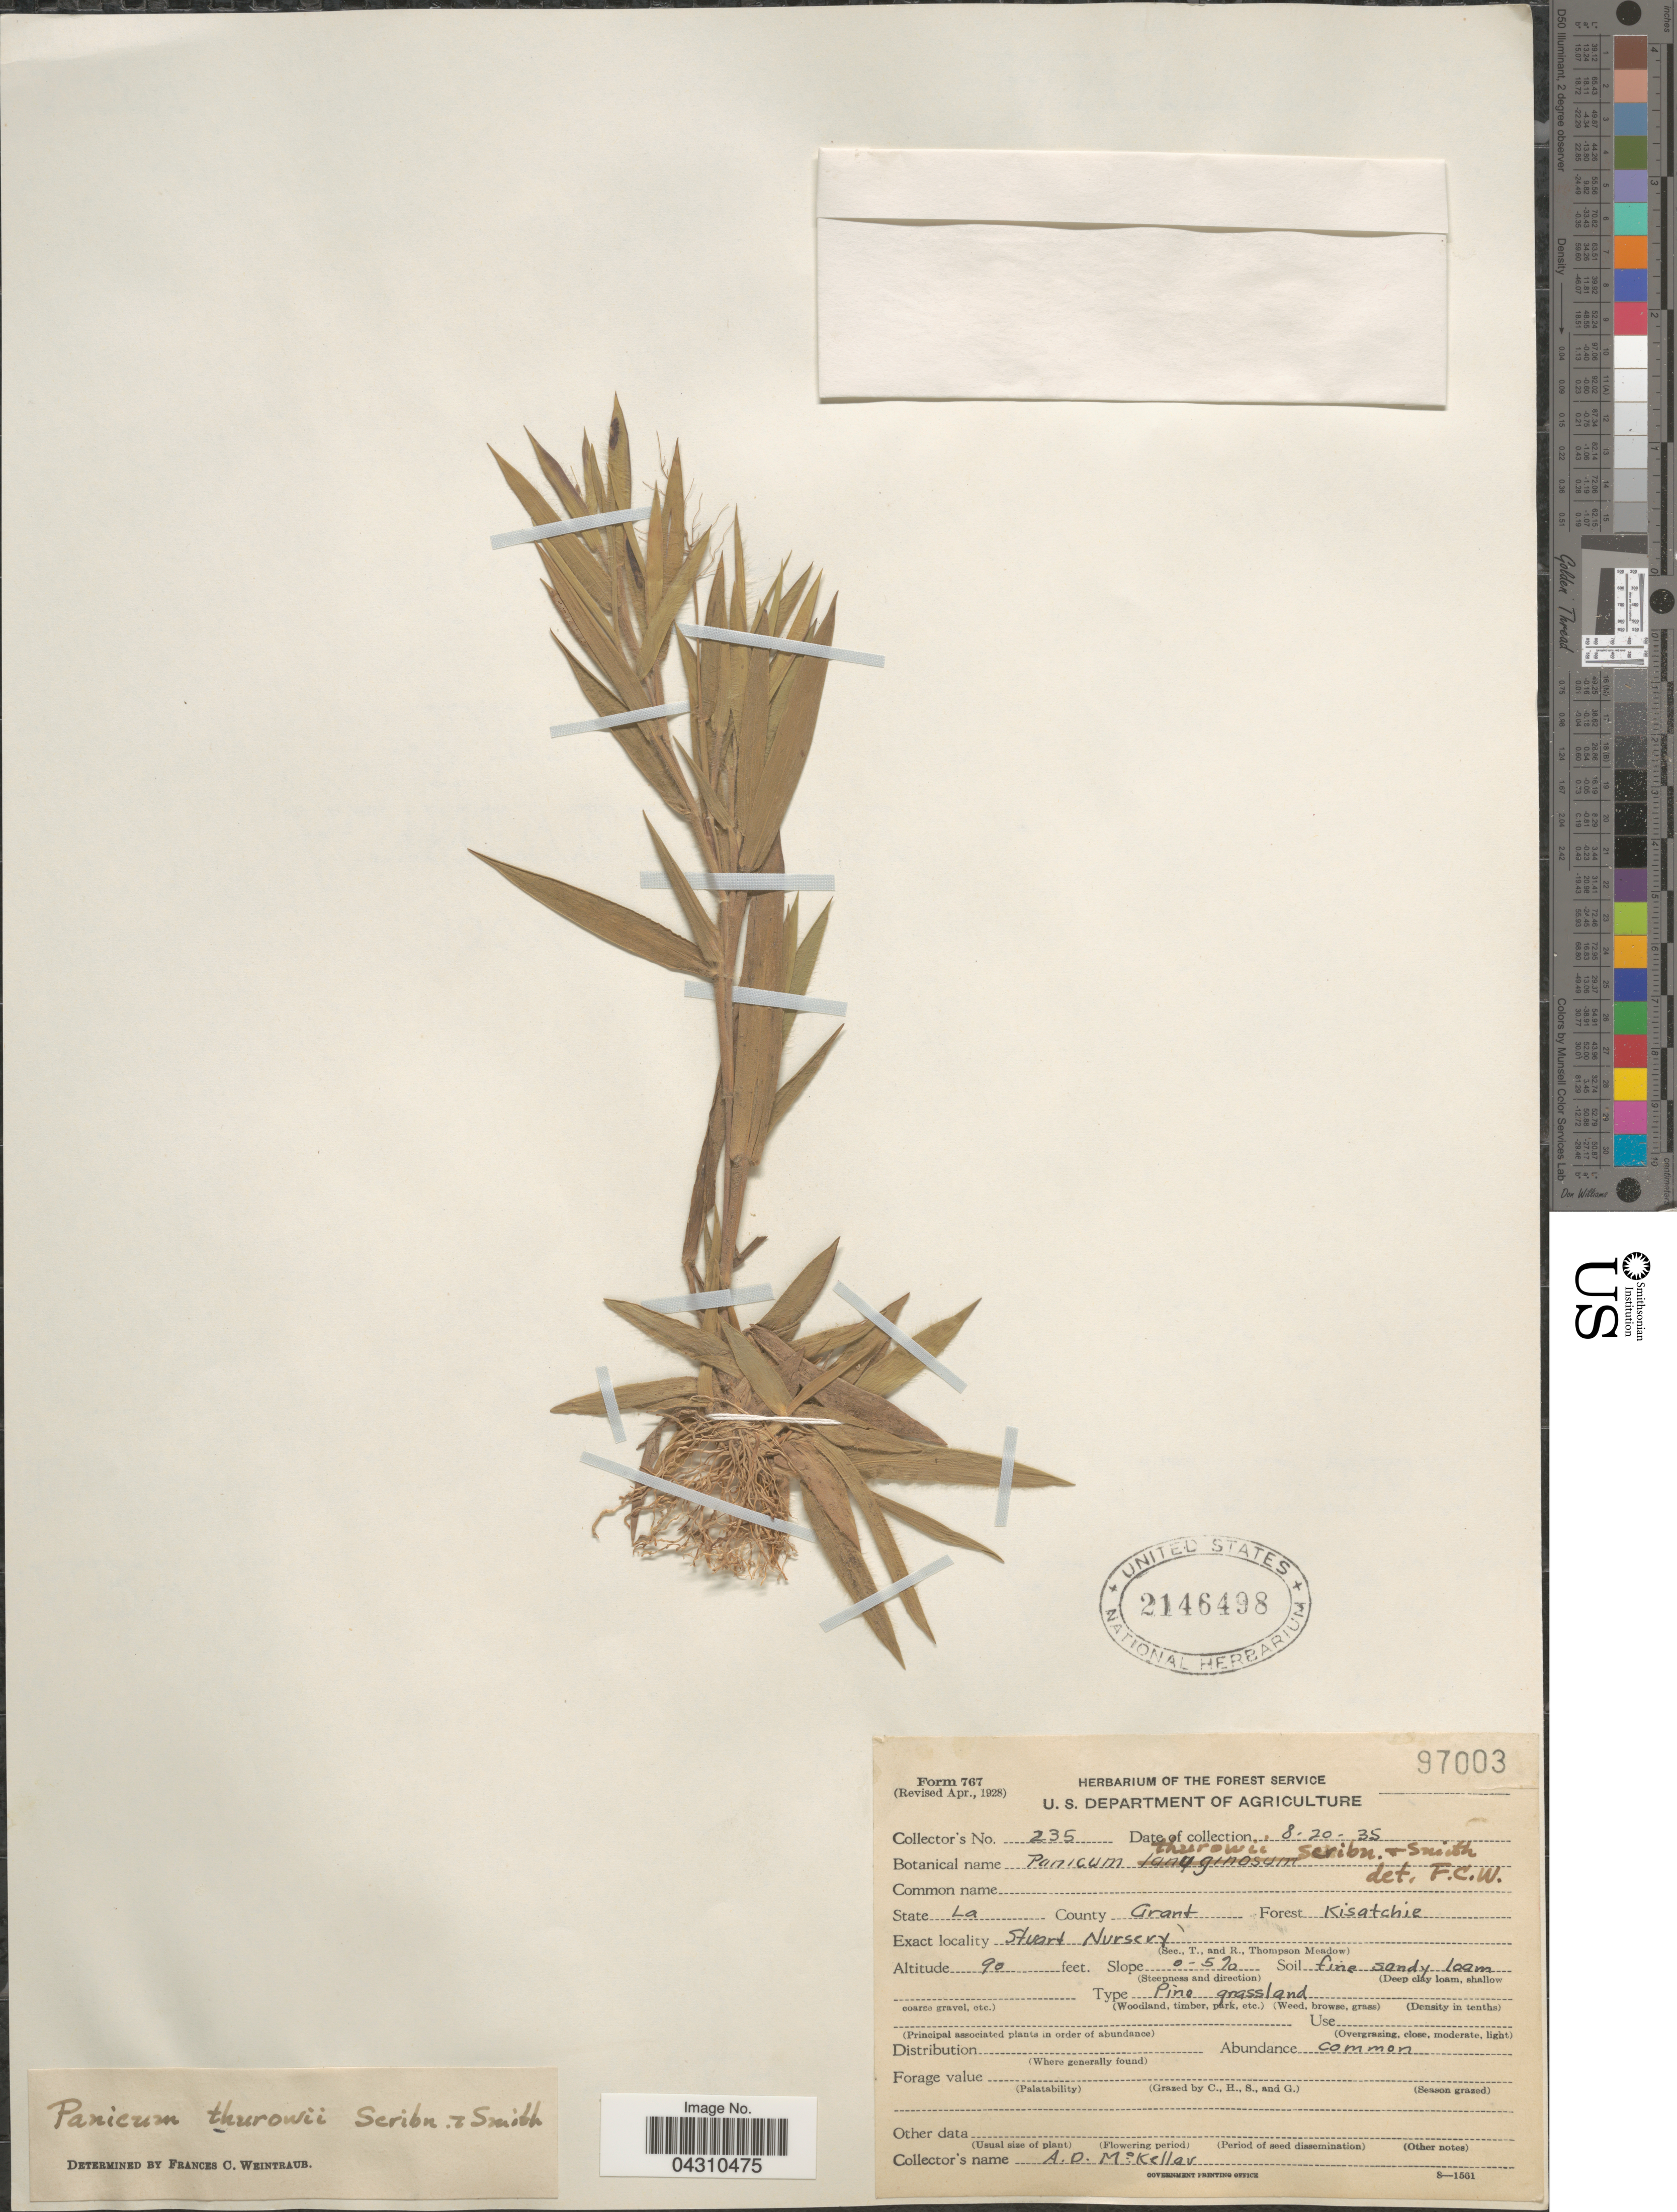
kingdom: Plantae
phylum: Tracheophyta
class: Liliopsida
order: Poales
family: Poaceae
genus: Dichanthelium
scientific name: Dichanthelium acuminatum var. acuminatum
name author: (Sw.) Gould & C.A. Clark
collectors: A. McKellar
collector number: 235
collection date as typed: Transcribed d/m/y: 20/8/35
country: United States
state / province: Louisiana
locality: County Grant. Forest Kisatchie. Stuart Nursery.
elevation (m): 27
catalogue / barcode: US 2146498